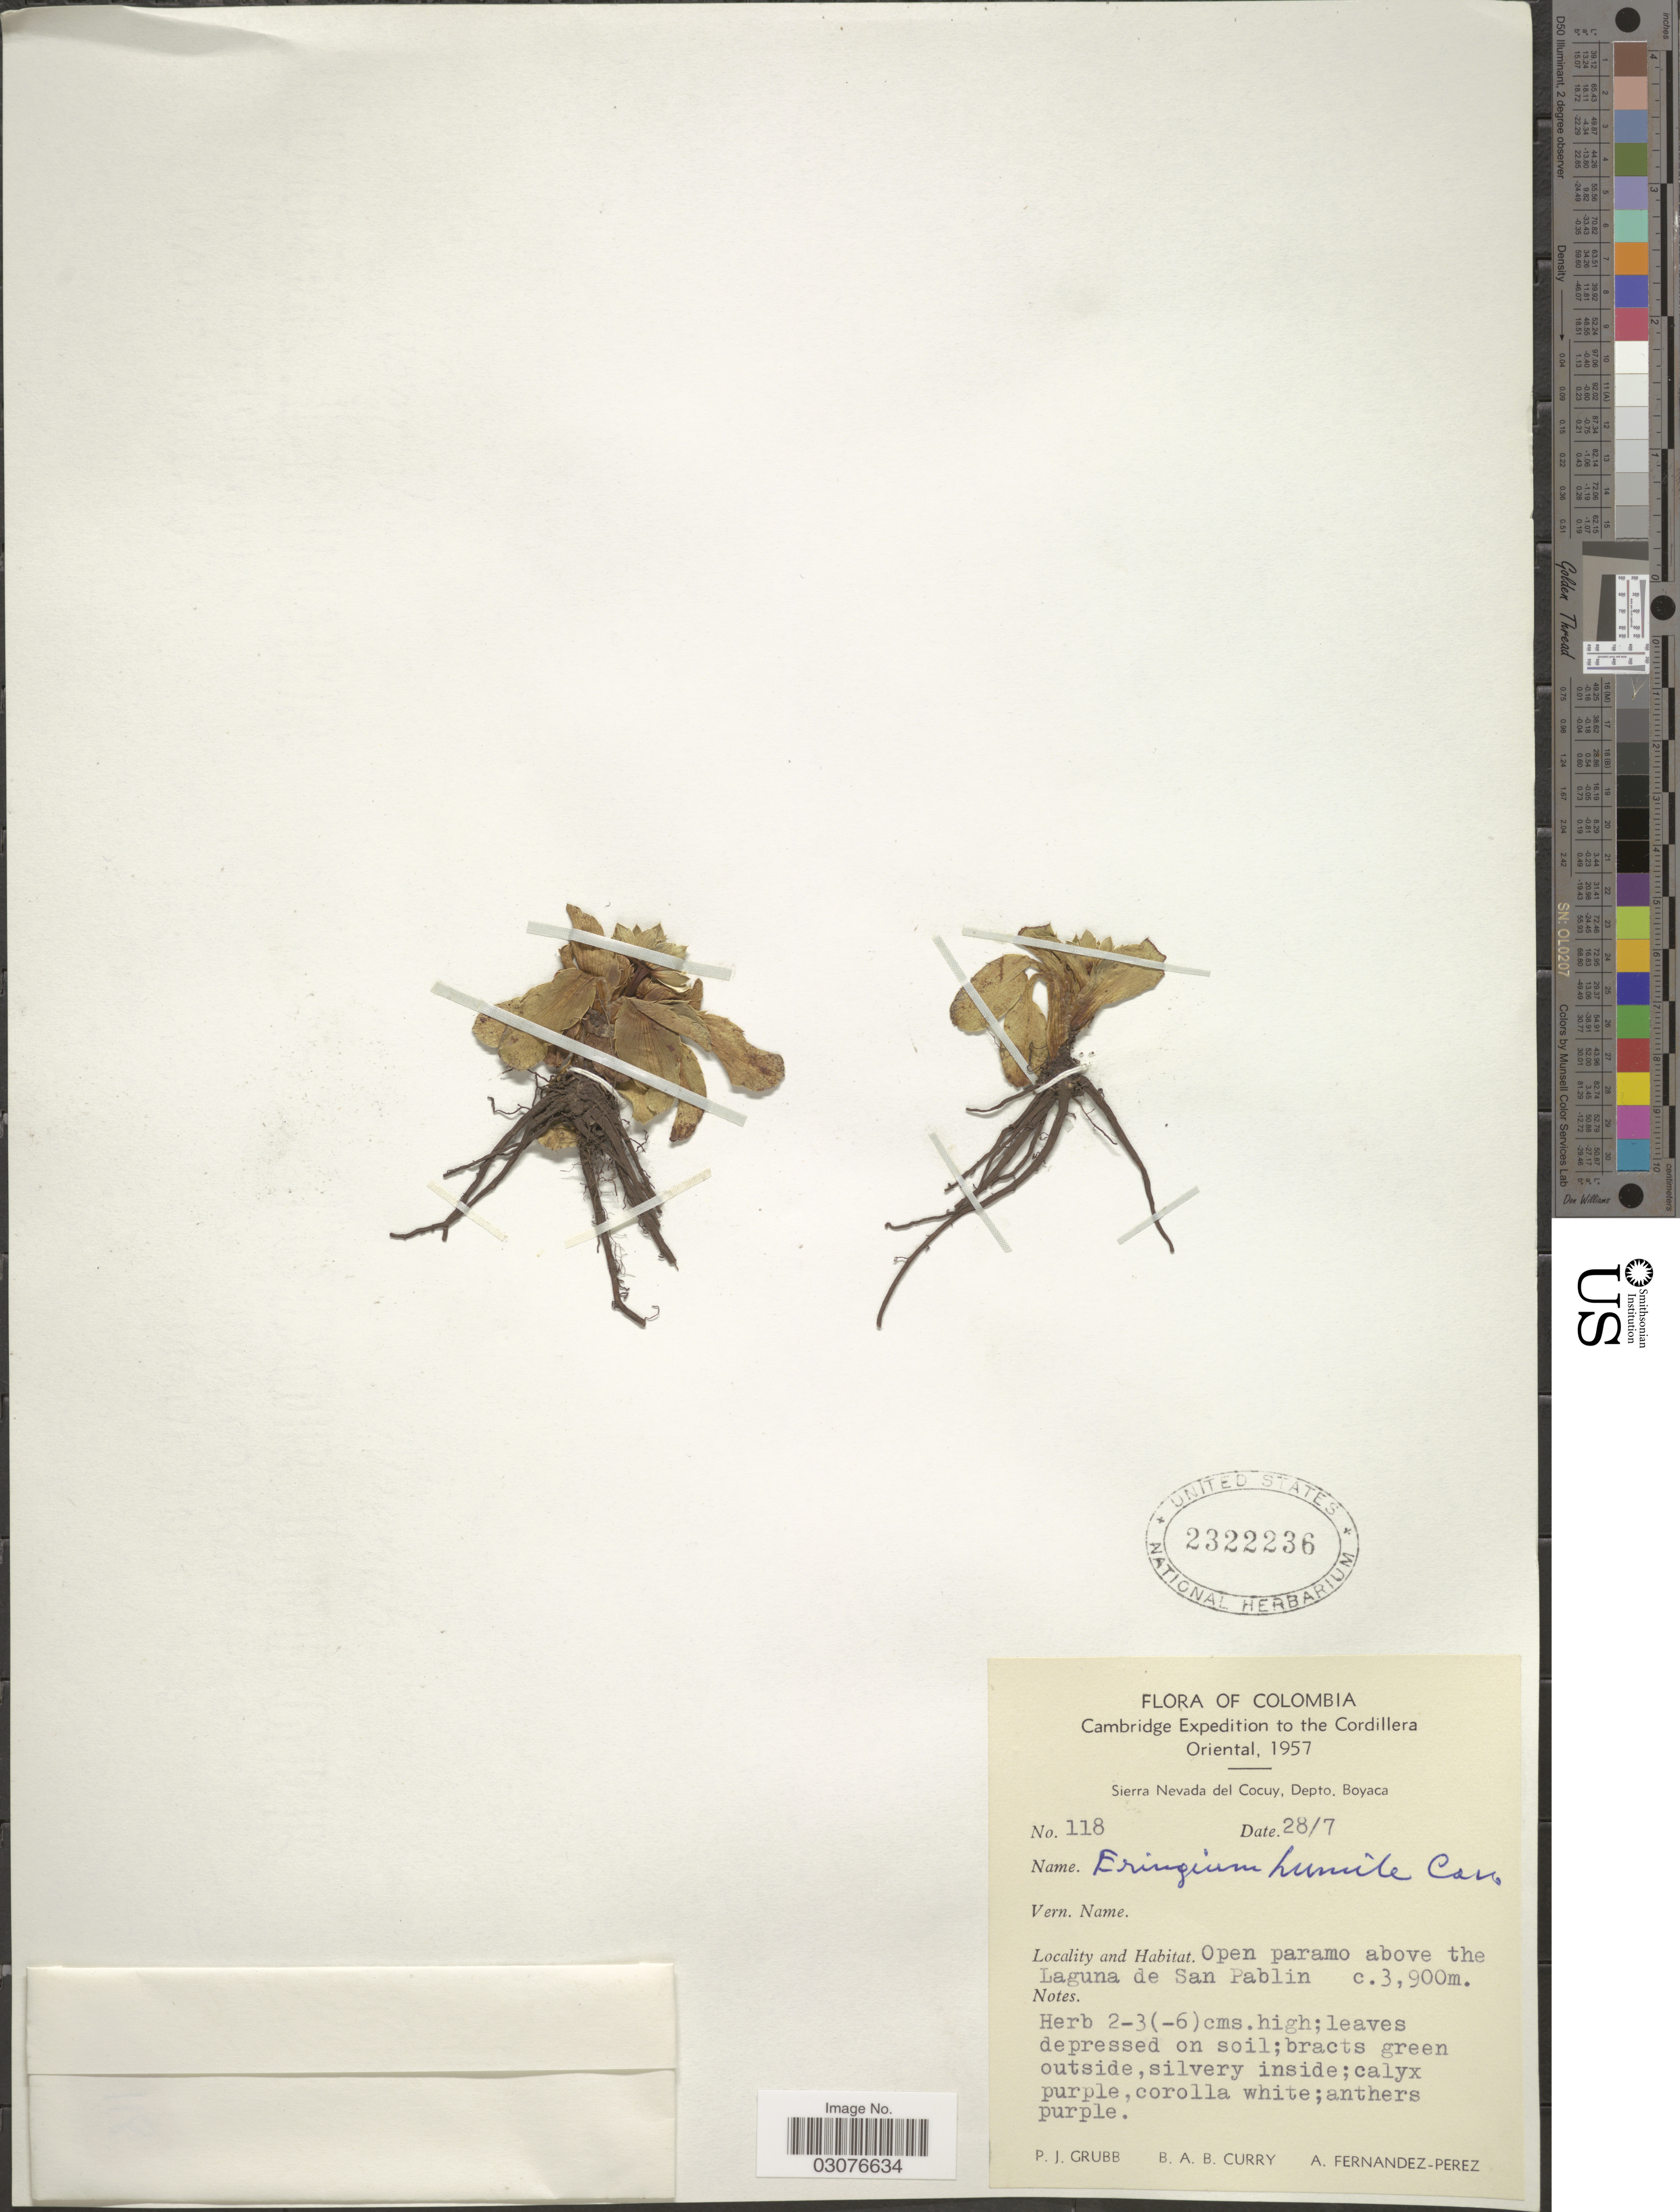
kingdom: Plantae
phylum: Tracheophyta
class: Magnoliopsida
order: Apiales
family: Apiaceae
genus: Eryngium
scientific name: Eryngium humile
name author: Cav.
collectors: P. J. Grubb, B. A. B. Curry & A. Fernández-Pérez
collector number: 118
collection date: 1957-07-28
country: Colombia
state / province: Boyacá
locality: The Cordillera Oriental, Sierra Nevada del Cocuy, Depto. Boyaca. Open paramo above the Laguna de San Pablin.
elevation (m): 3900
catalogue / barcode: US 2322236